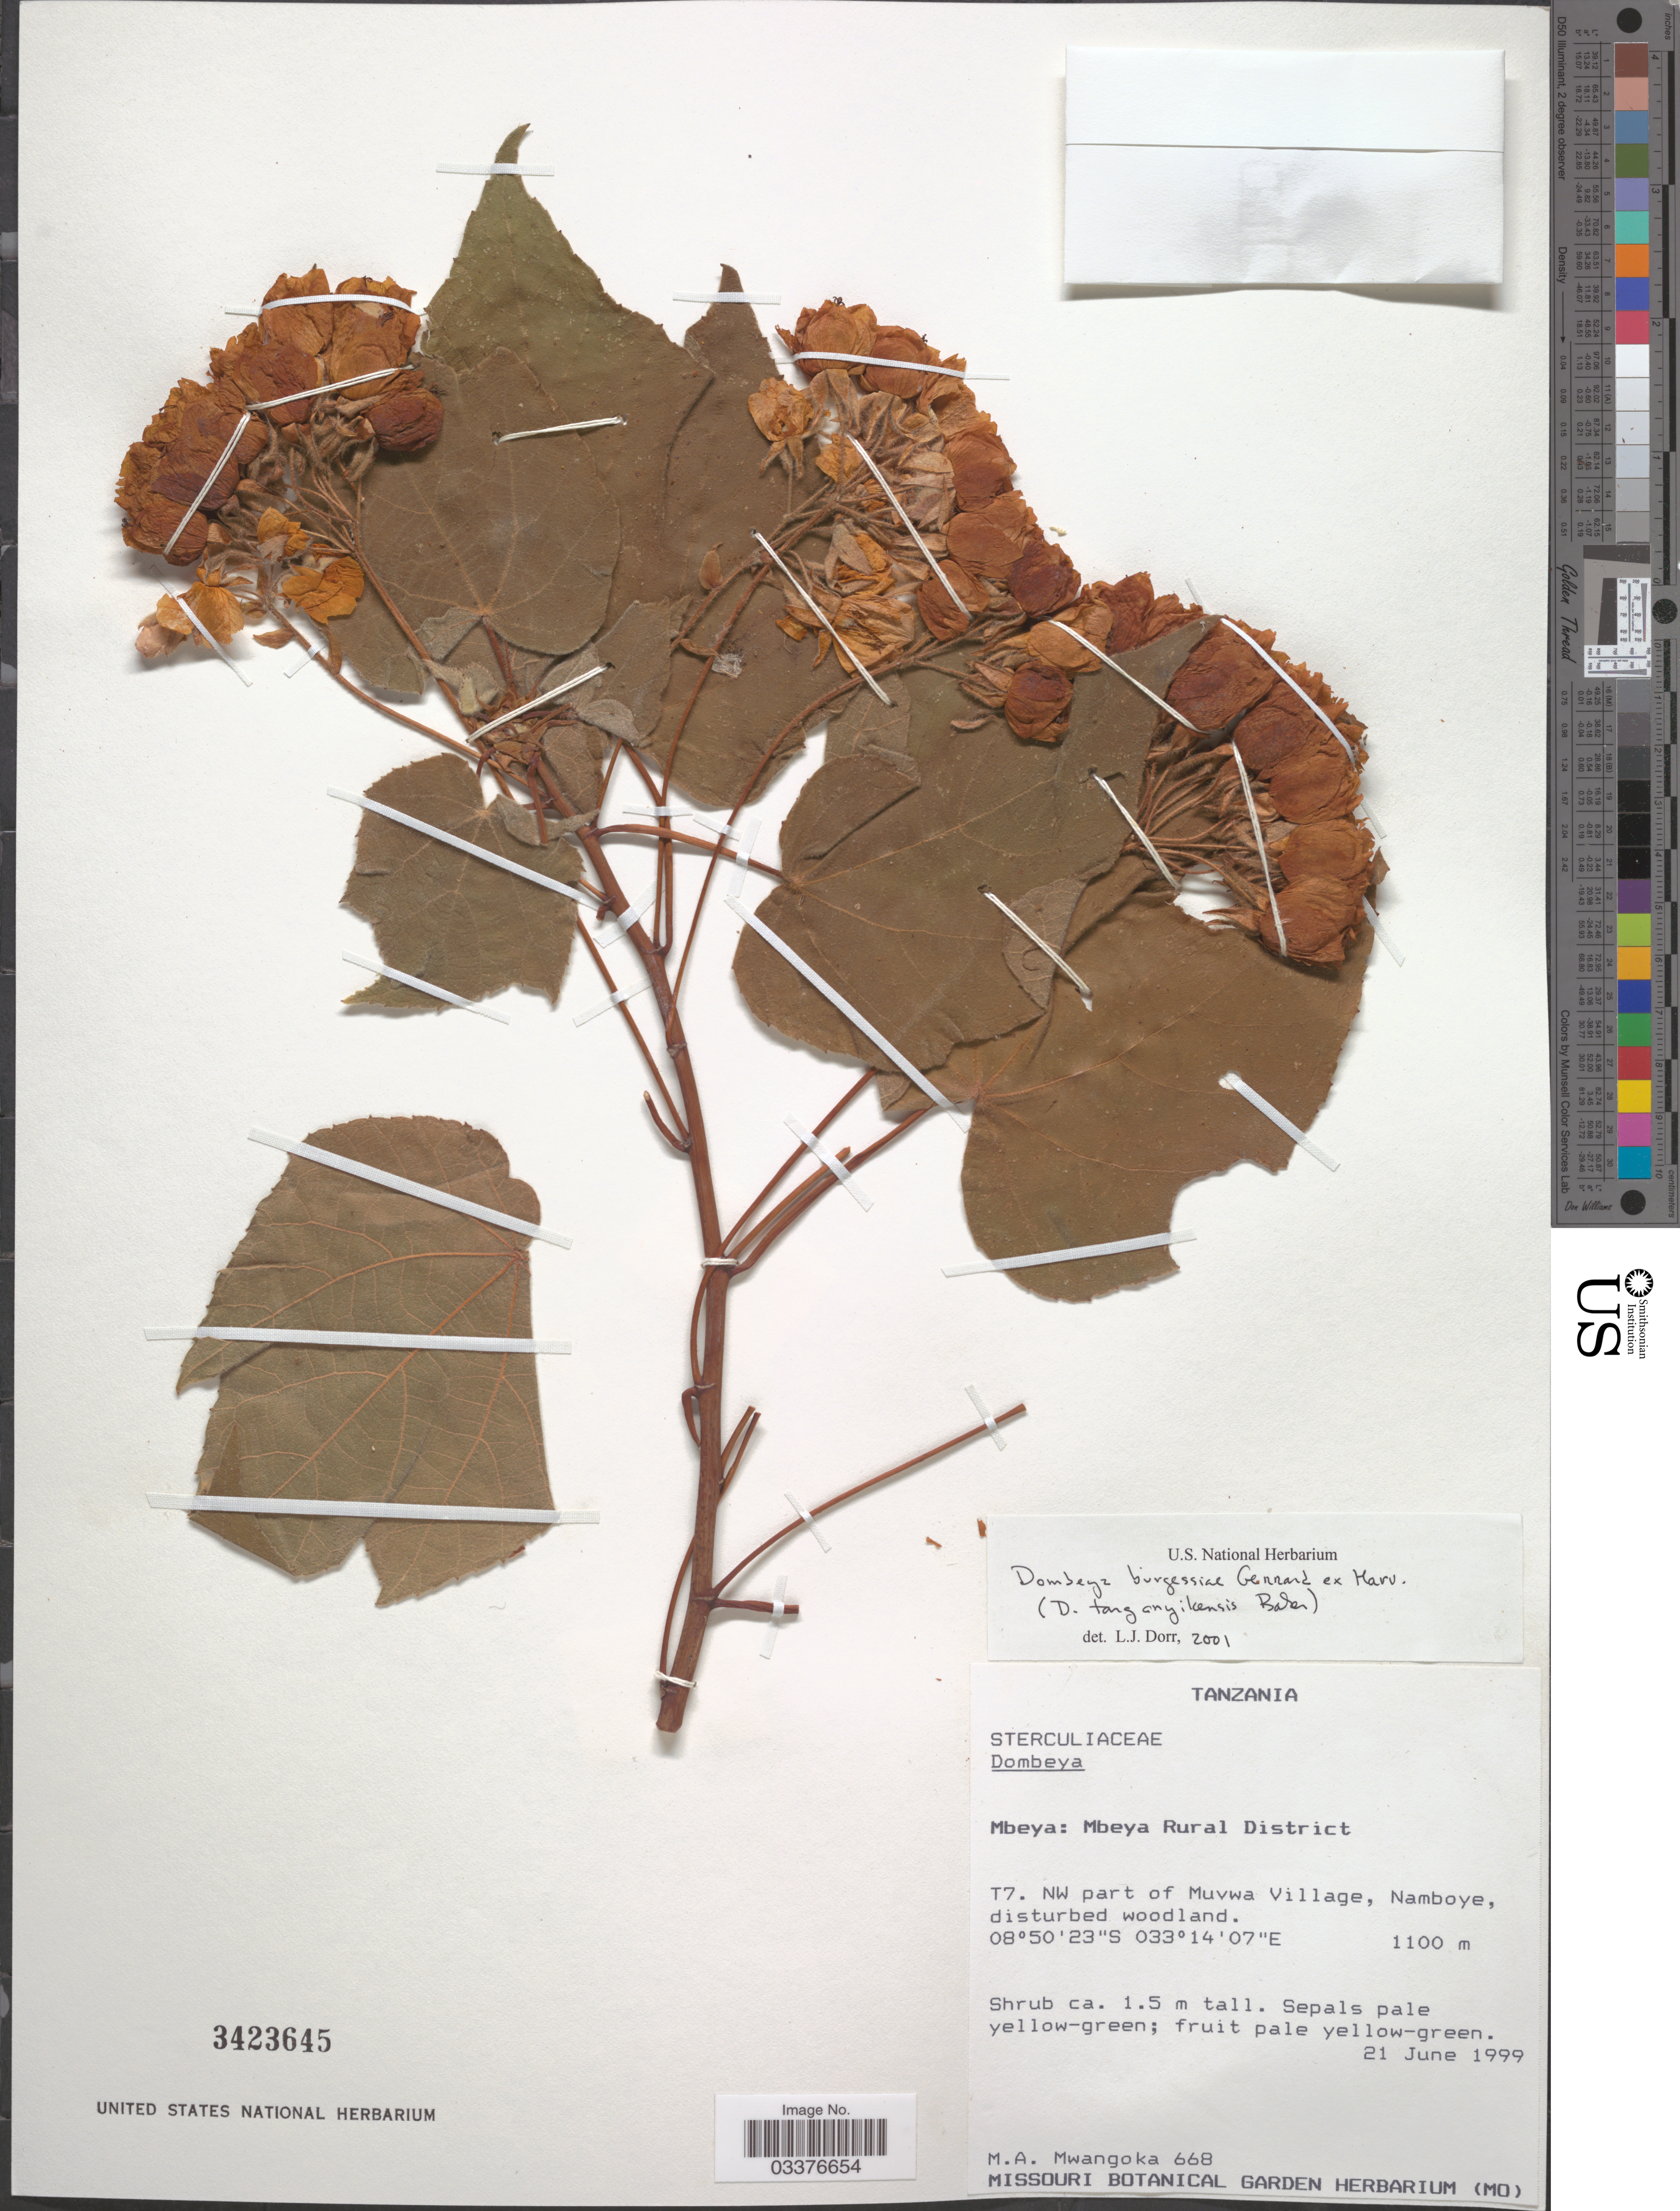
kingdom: Plantae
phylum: Tracheophyta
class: Magnoliopsida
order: Malvales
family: Malvaceae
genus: Dombeya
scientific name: Dombeya burgessiae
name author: Gerrard ex Harv.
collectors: M. A. Mwangoka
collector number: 668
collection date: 1999-06-21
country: Tanzania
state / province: Mbeya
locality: Mbeya Rural District. T7. NW part of Muvwa Village, Namboye.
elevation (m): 1100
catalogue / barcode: US 3423645